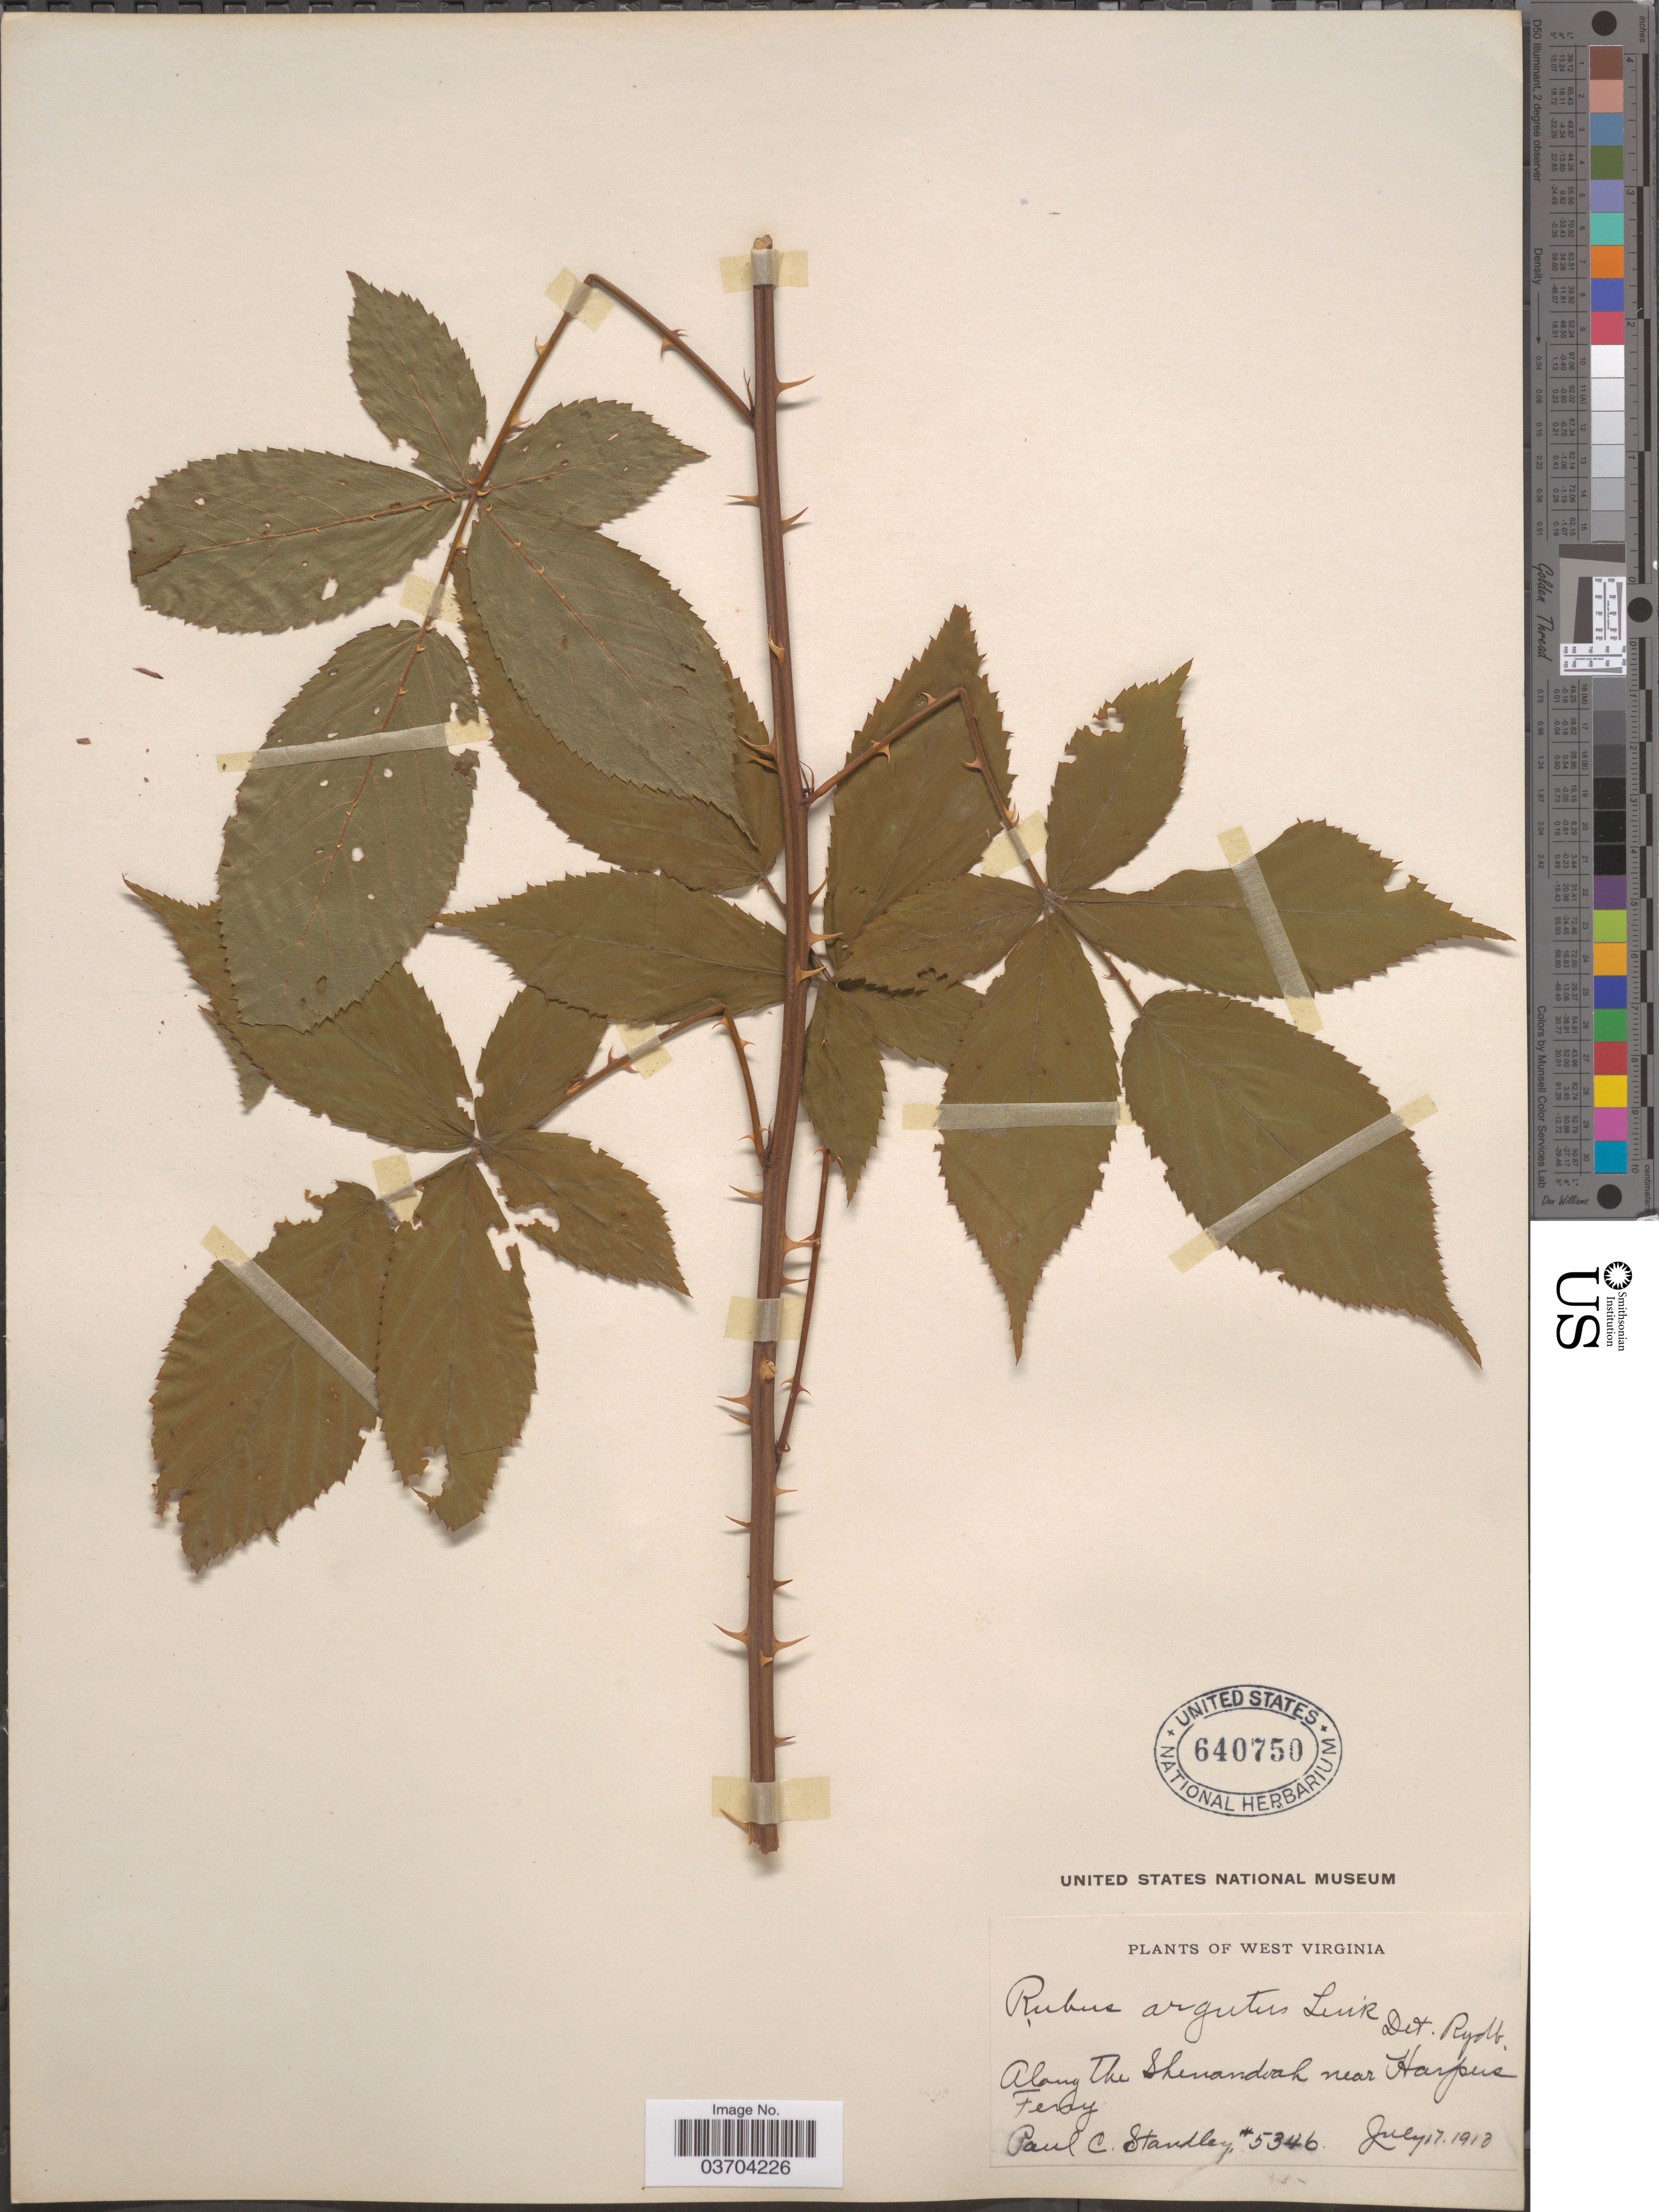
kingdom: Plantae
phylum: Tracheophyta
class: Magnoliopsida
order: Rosales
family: Rosaceae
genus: Rubus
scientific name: Rubus argutus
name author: Link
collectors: P. C. Standley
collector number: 5346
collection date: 1910-07-17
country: United States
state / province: West Virginia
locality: Along The Shenandoah near Harpers Ferry.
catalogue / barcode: US 640750